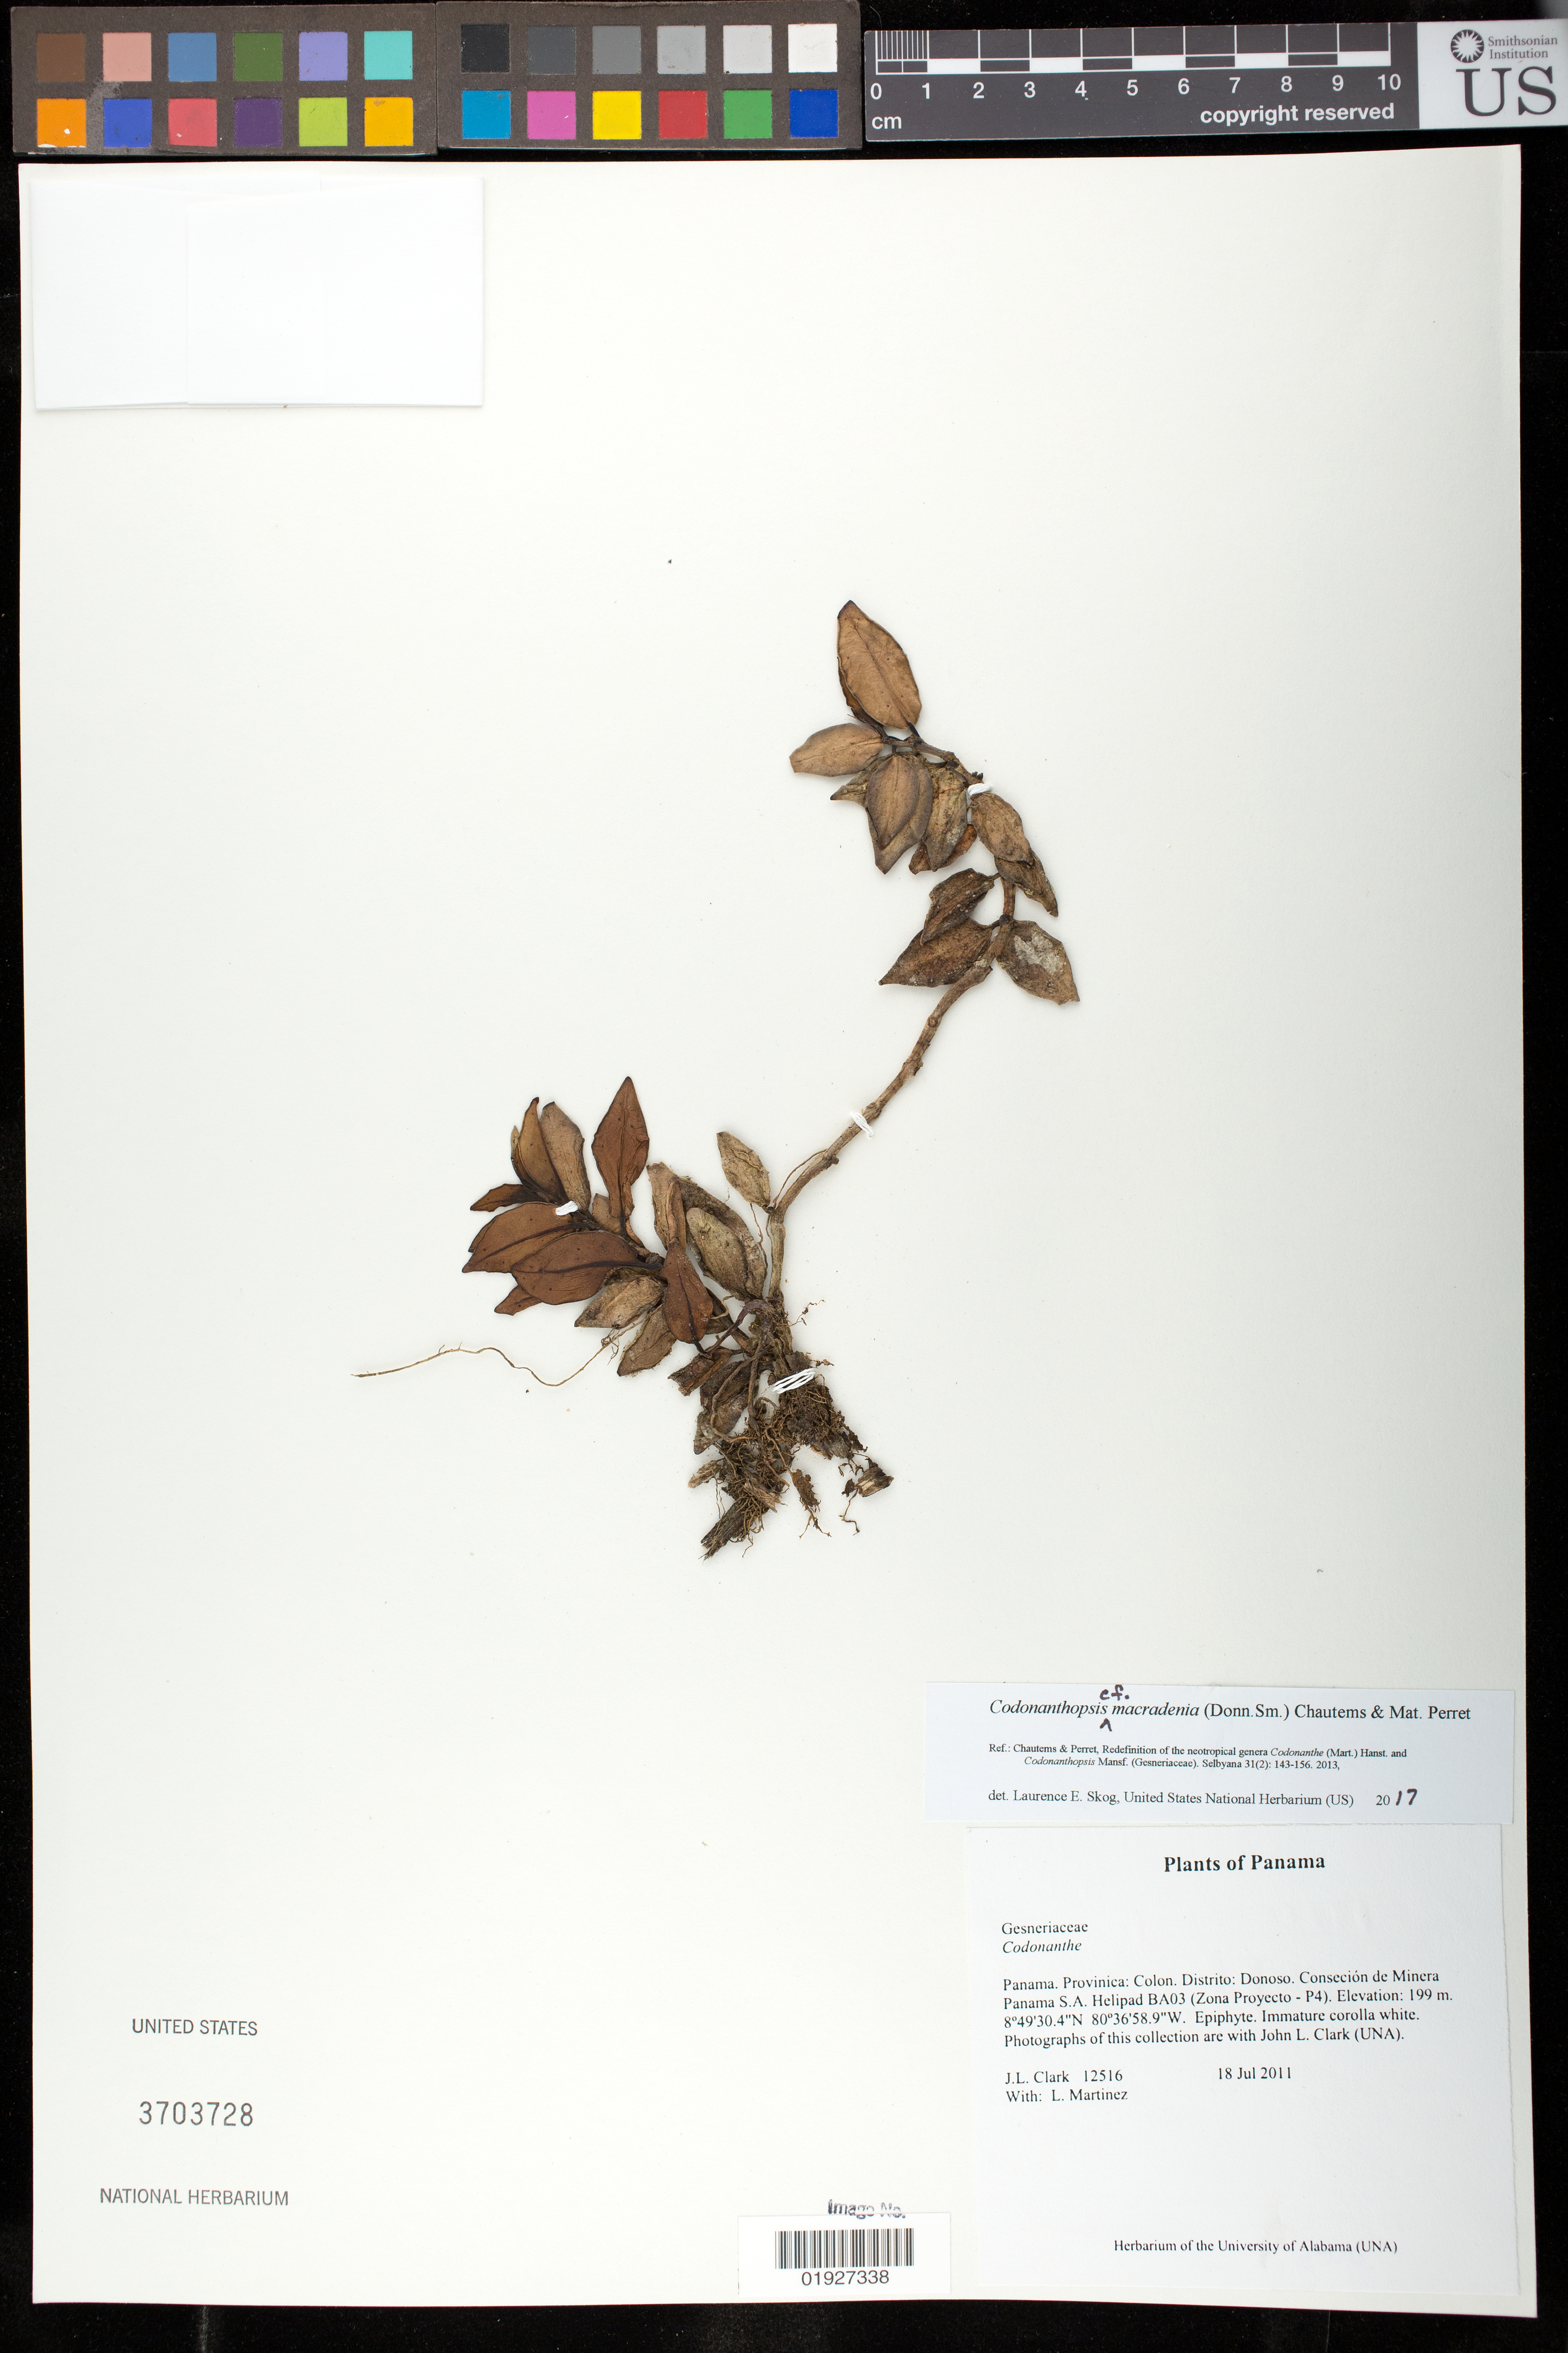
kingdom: Plantae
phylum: Tracheophyta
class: Magnoliopsida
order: Lamiales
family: Gesneriaceae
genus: Codonanthopsis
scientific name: Codonanthopsis macradenia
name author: (Donn. Sm.) Chautems & Mat.Perret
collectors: J. L. Clark & L. Martinez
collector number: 12516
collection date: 2011-07-18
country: Panama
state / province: Colón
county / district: Donoso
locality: Conseción de Minera Panama S.A. Helipad BA03 (Zona Proyecto - P4)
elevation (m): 199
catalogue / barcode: US 3703728